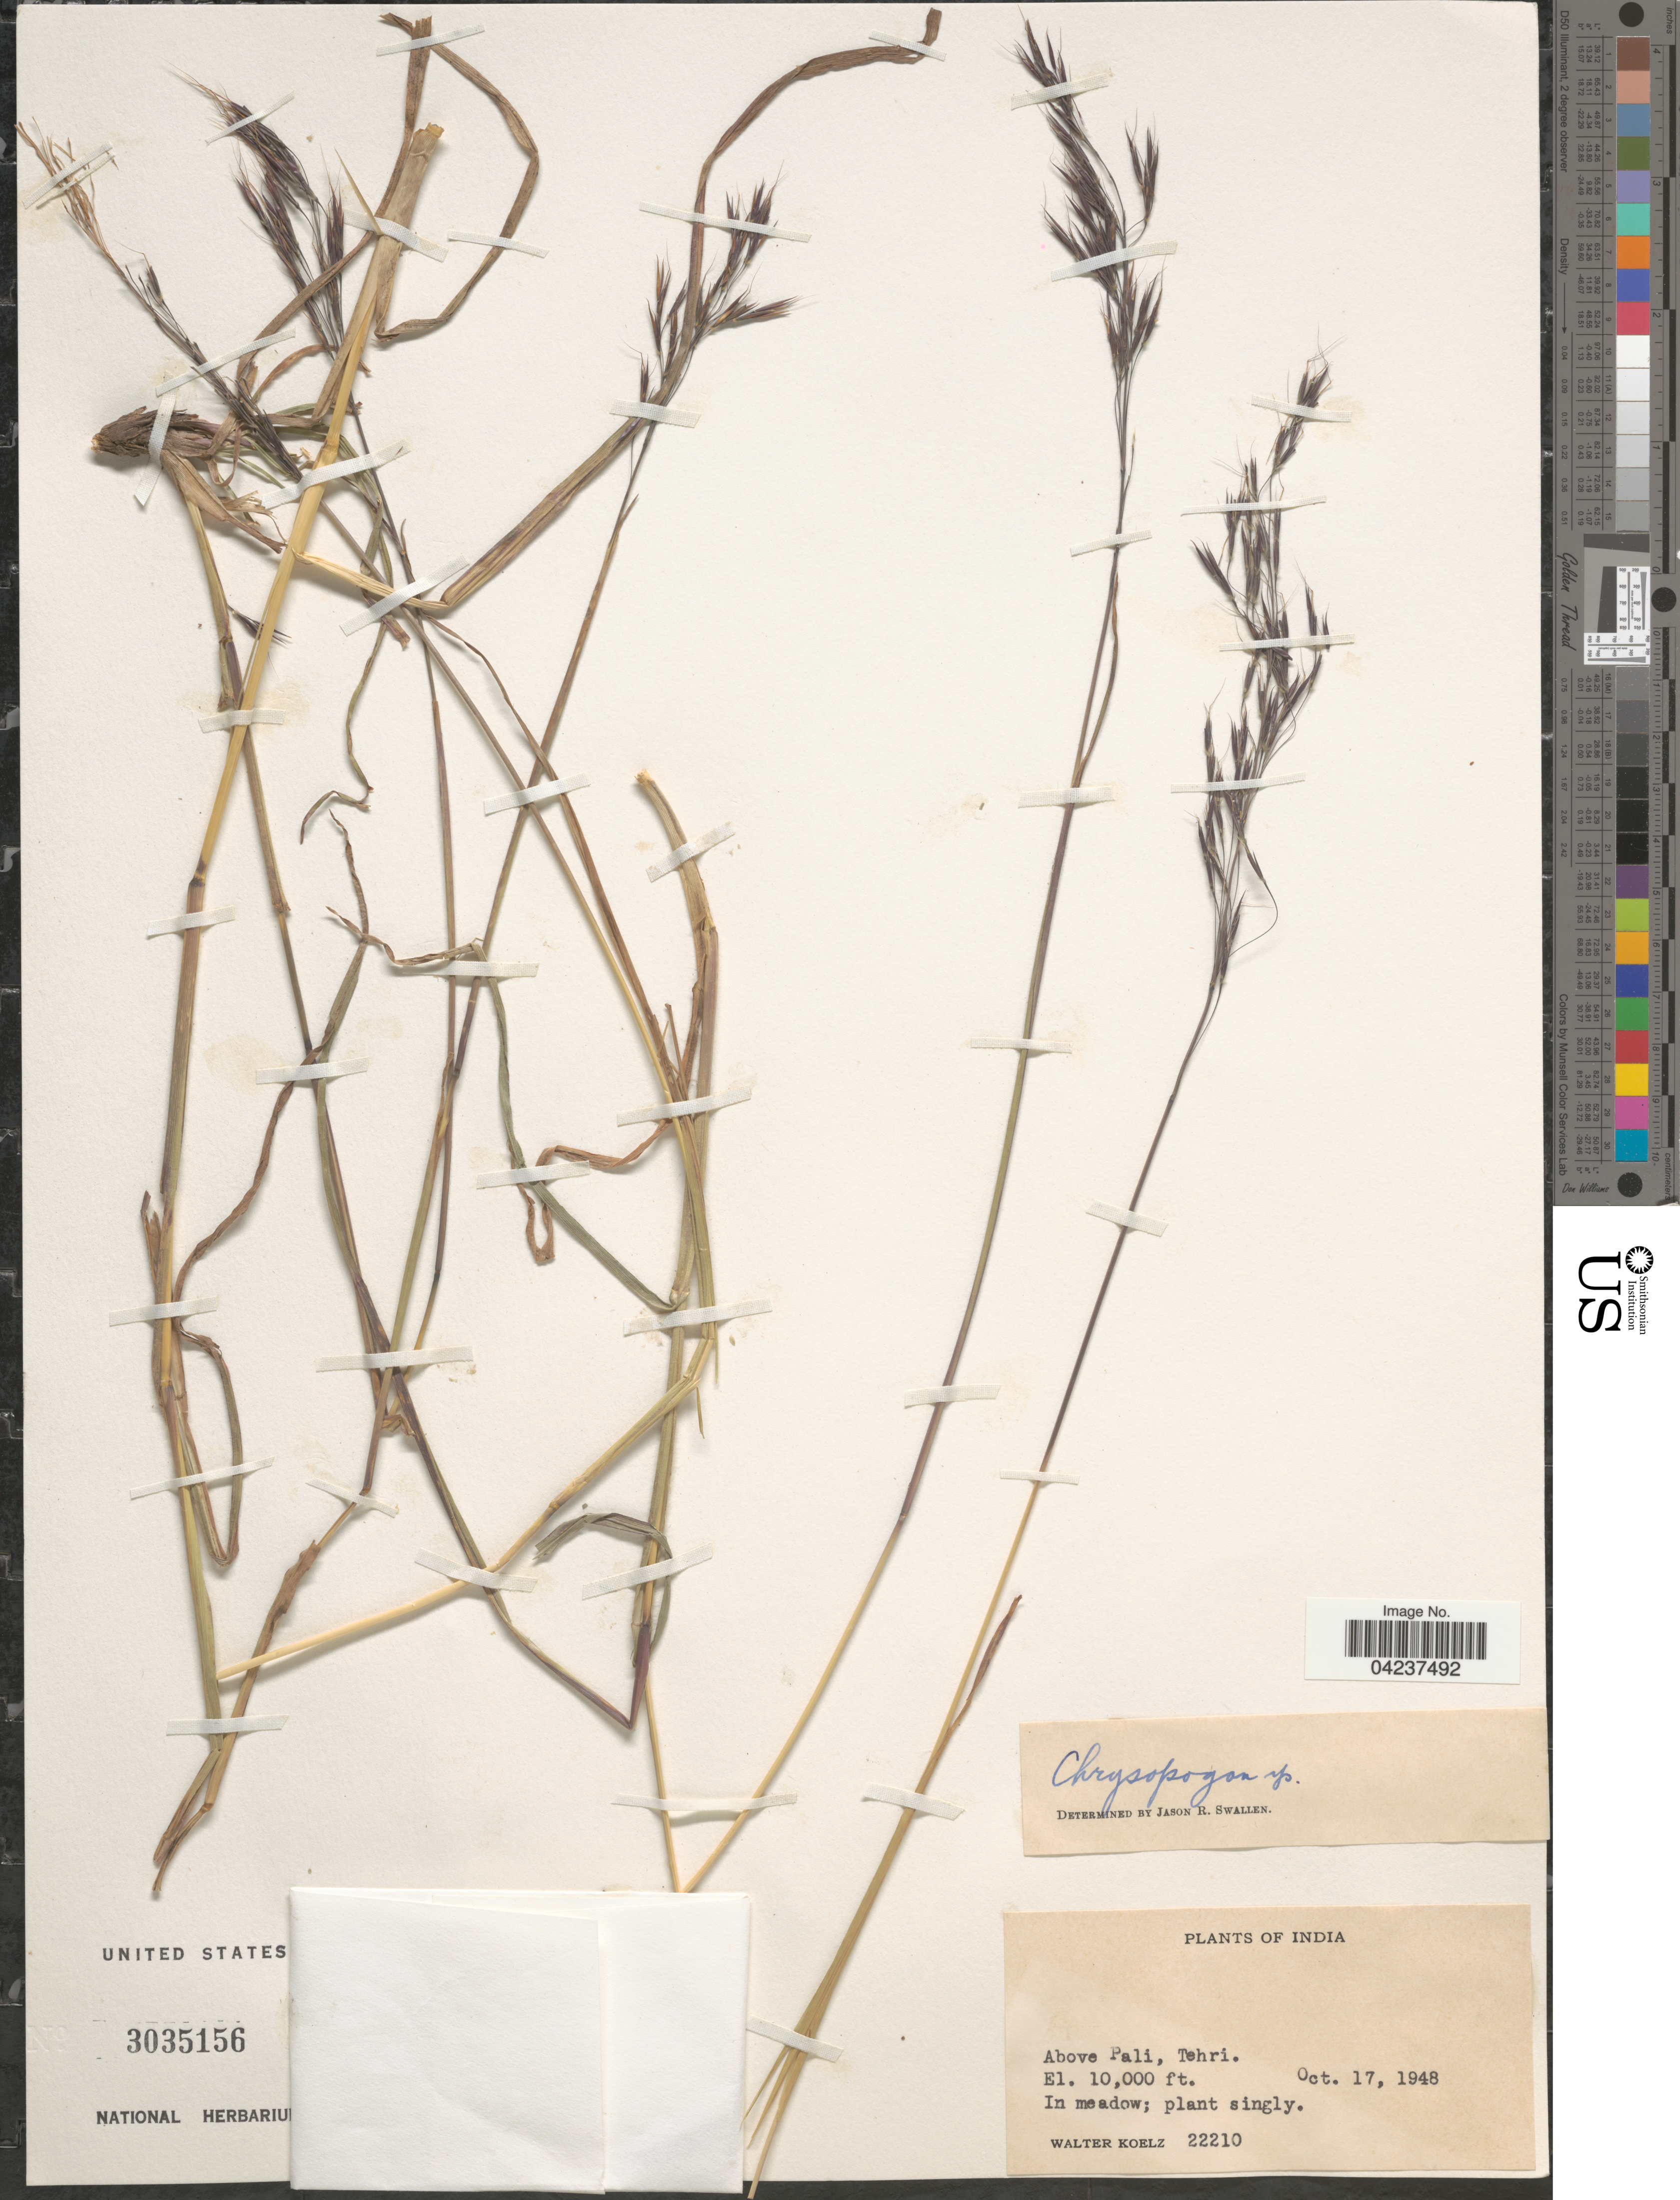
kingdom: Plantae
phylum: Tracheophyta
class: Liliopsida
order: Poales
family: Poaceae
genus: Chrysopogon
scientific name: Chrysopogon sp.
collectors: W. N. Koelz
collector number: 22210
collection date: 1948-10-17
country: India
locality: Above Pali, Tehri.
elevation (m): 3048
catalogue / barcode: US 3035156